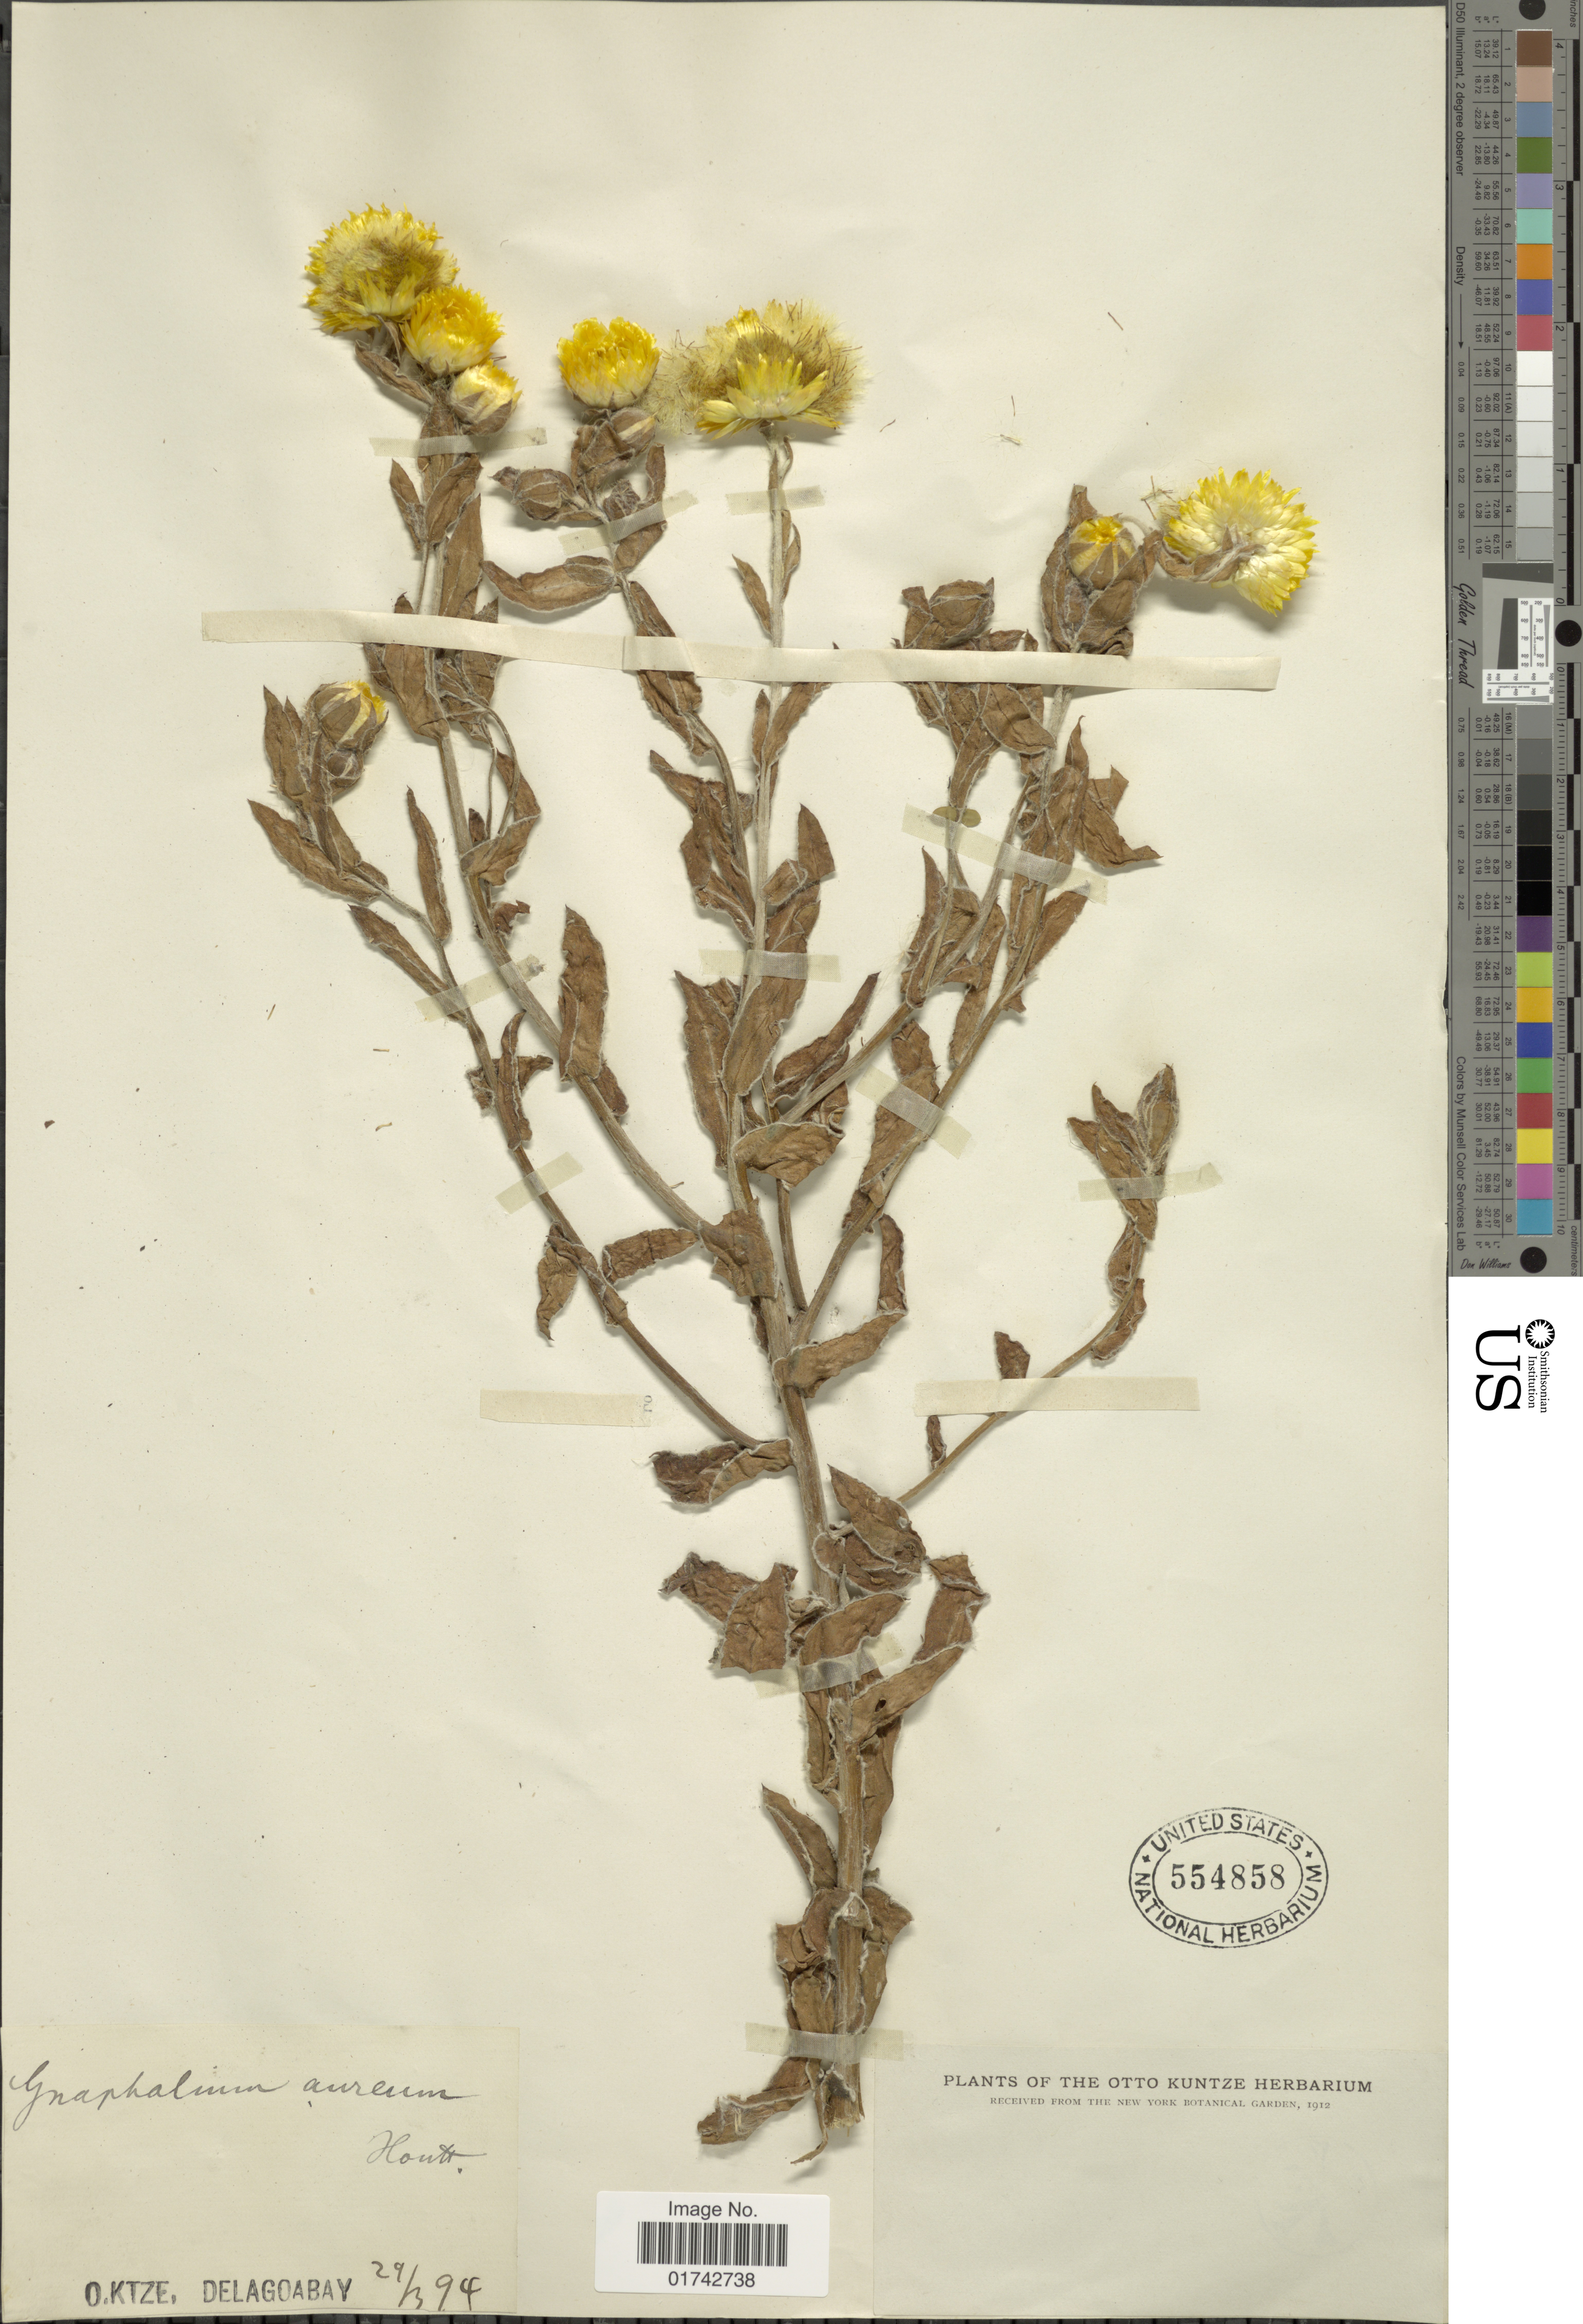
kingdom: Plantae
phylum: Tracheophyta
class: Magnoliopsida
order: Asterales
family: Asteraceae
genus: Helichrysum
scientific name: Helichrysum aureum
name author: (Houtt.) Merr.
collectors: C.E.O. Kuntze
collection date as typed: Transcribed d/m/y: 29/3/94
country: Mozambique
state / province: Maputo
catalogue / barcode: US 554858